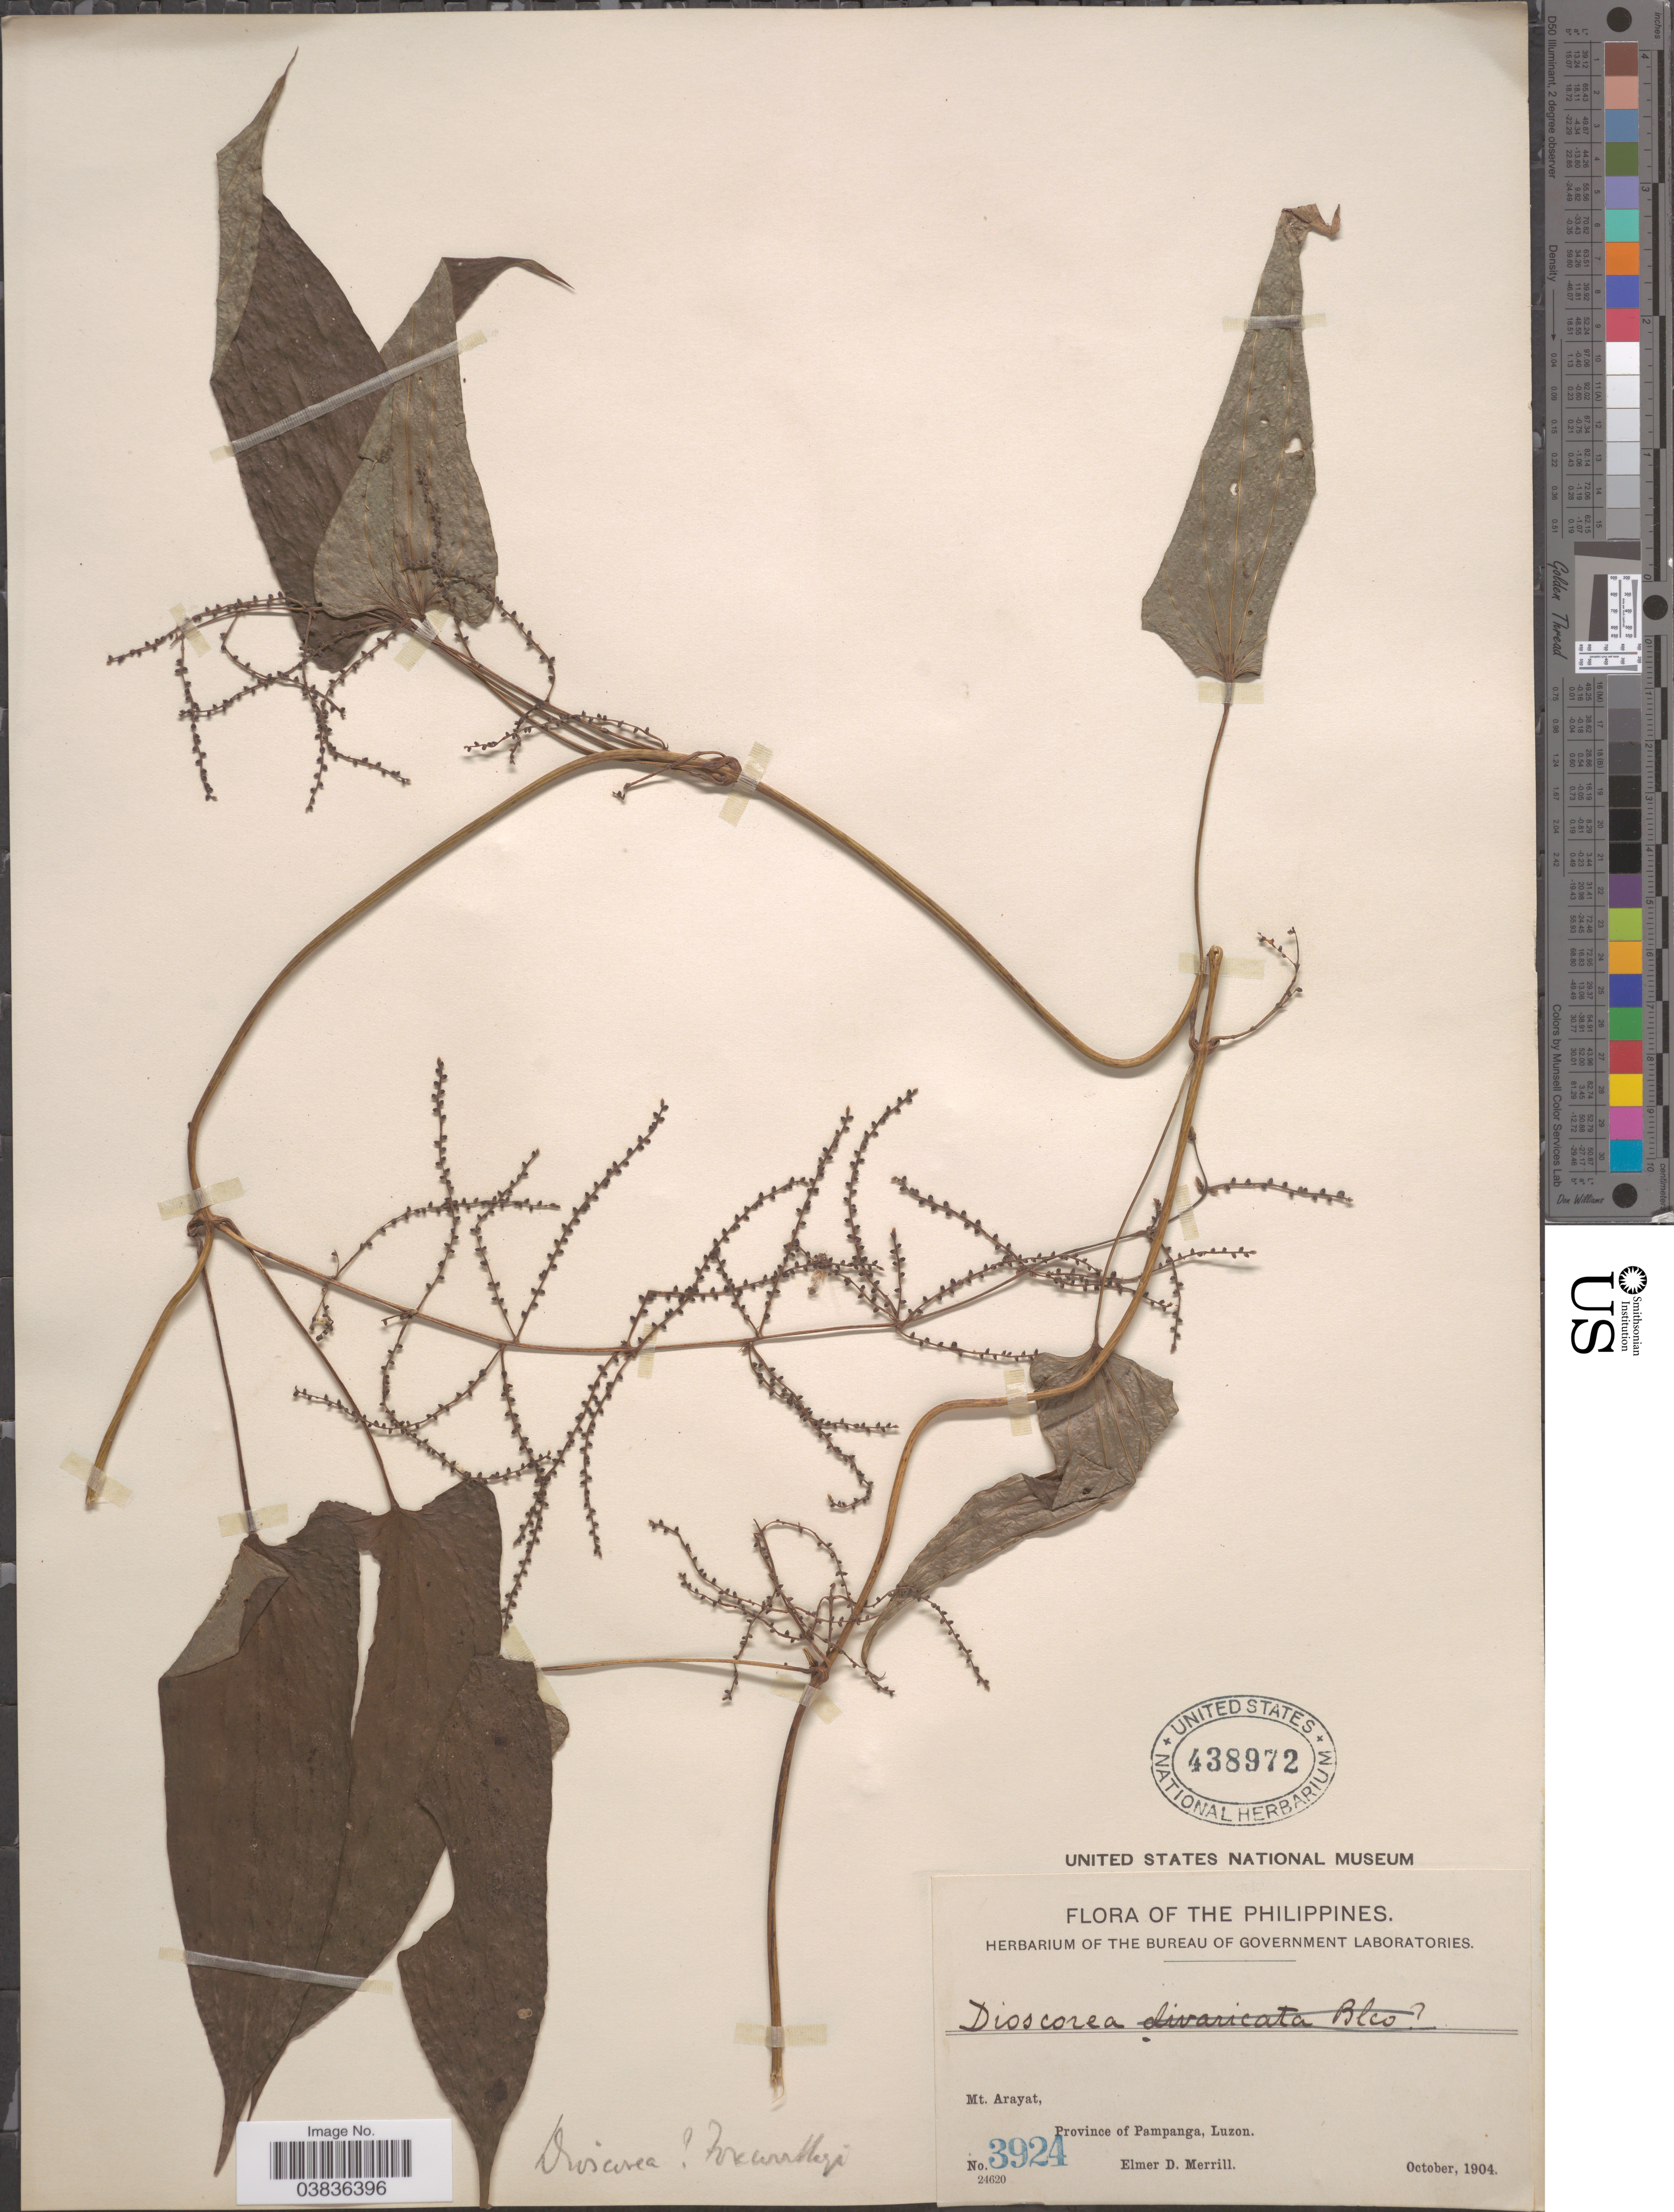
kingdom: Plantae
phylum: Tracheophyta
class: Liliopsida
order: Dioscoreales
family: Dioscoreaceae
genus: Dioscorea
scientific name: Dioscorea divaricata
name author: Blanco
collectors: E. D. Merrill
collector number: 3924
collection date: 1904-10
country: Philippines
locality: Mt. Arayat, Province of Pampanga, Luzon.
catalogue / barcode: US 438972